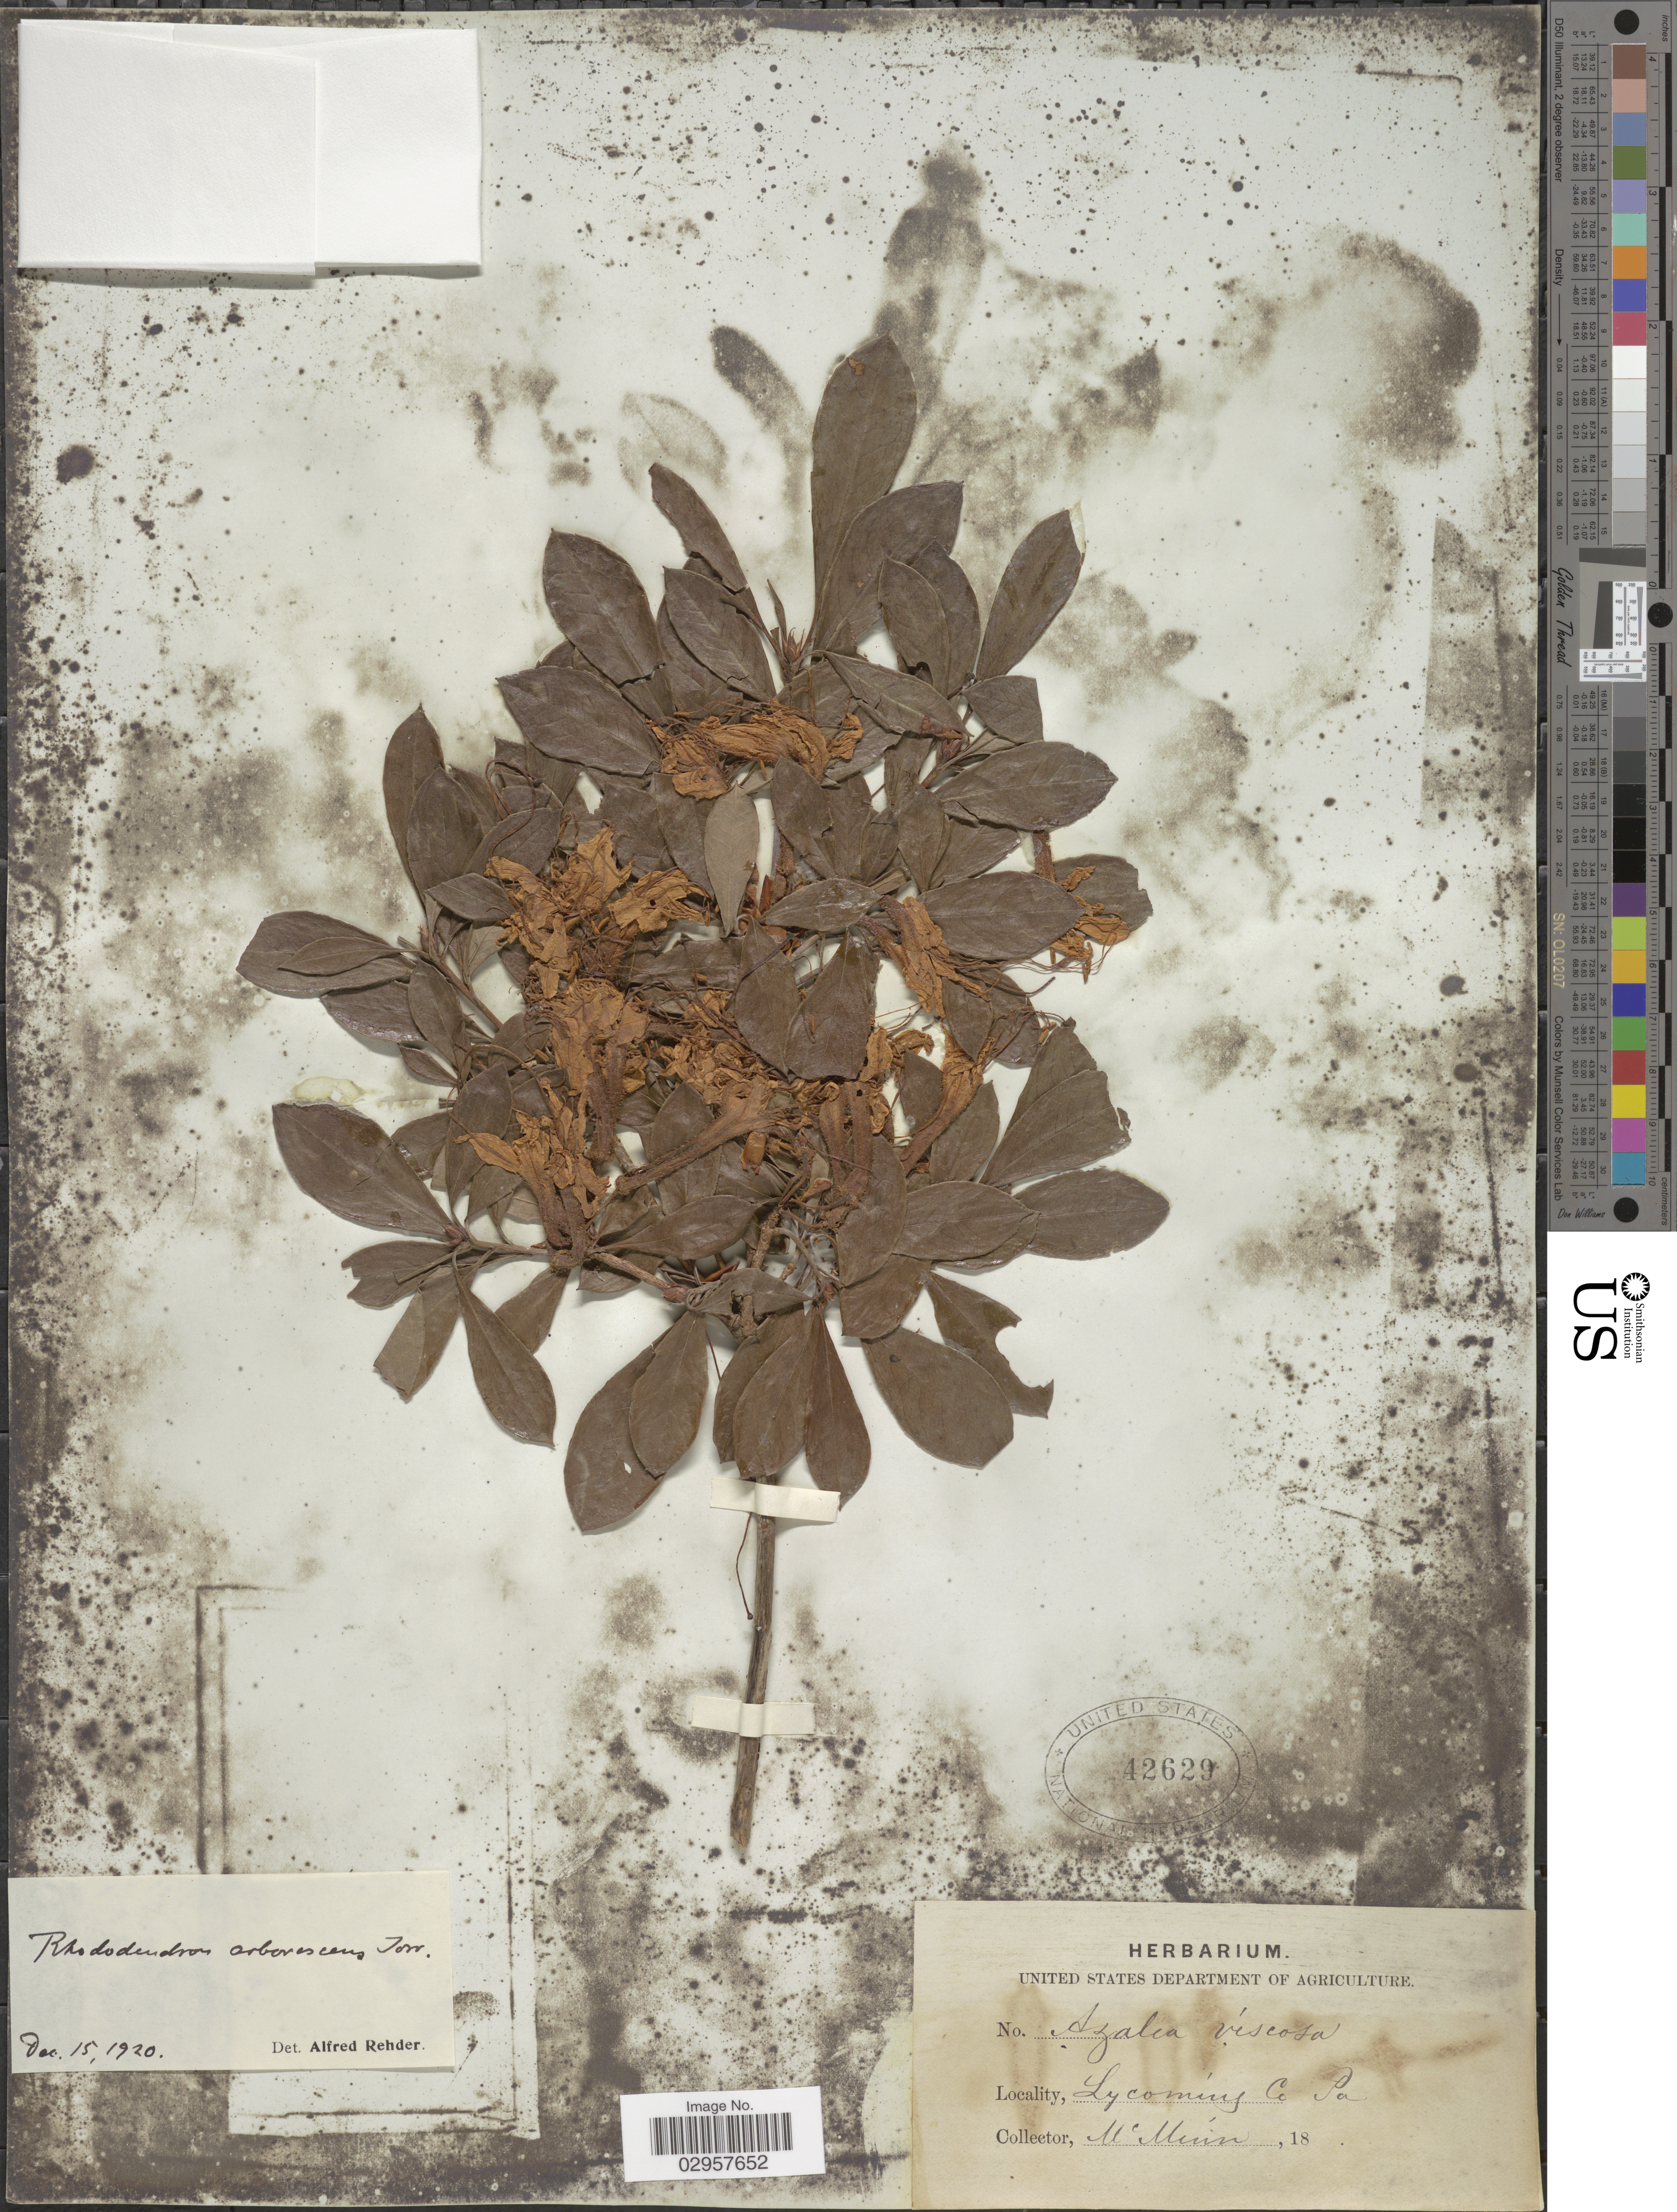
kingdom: Plantae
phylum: Tracheophyta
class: Magnoliopsida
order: Ericales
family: Ericaceae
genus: Rhododendron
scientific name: Rhododendron arborescens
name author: (Pursh) Torr.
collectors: McMinn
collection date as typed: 18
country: United States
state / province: Pennsylvania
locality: Lycoming Co.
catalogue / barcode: US 42629